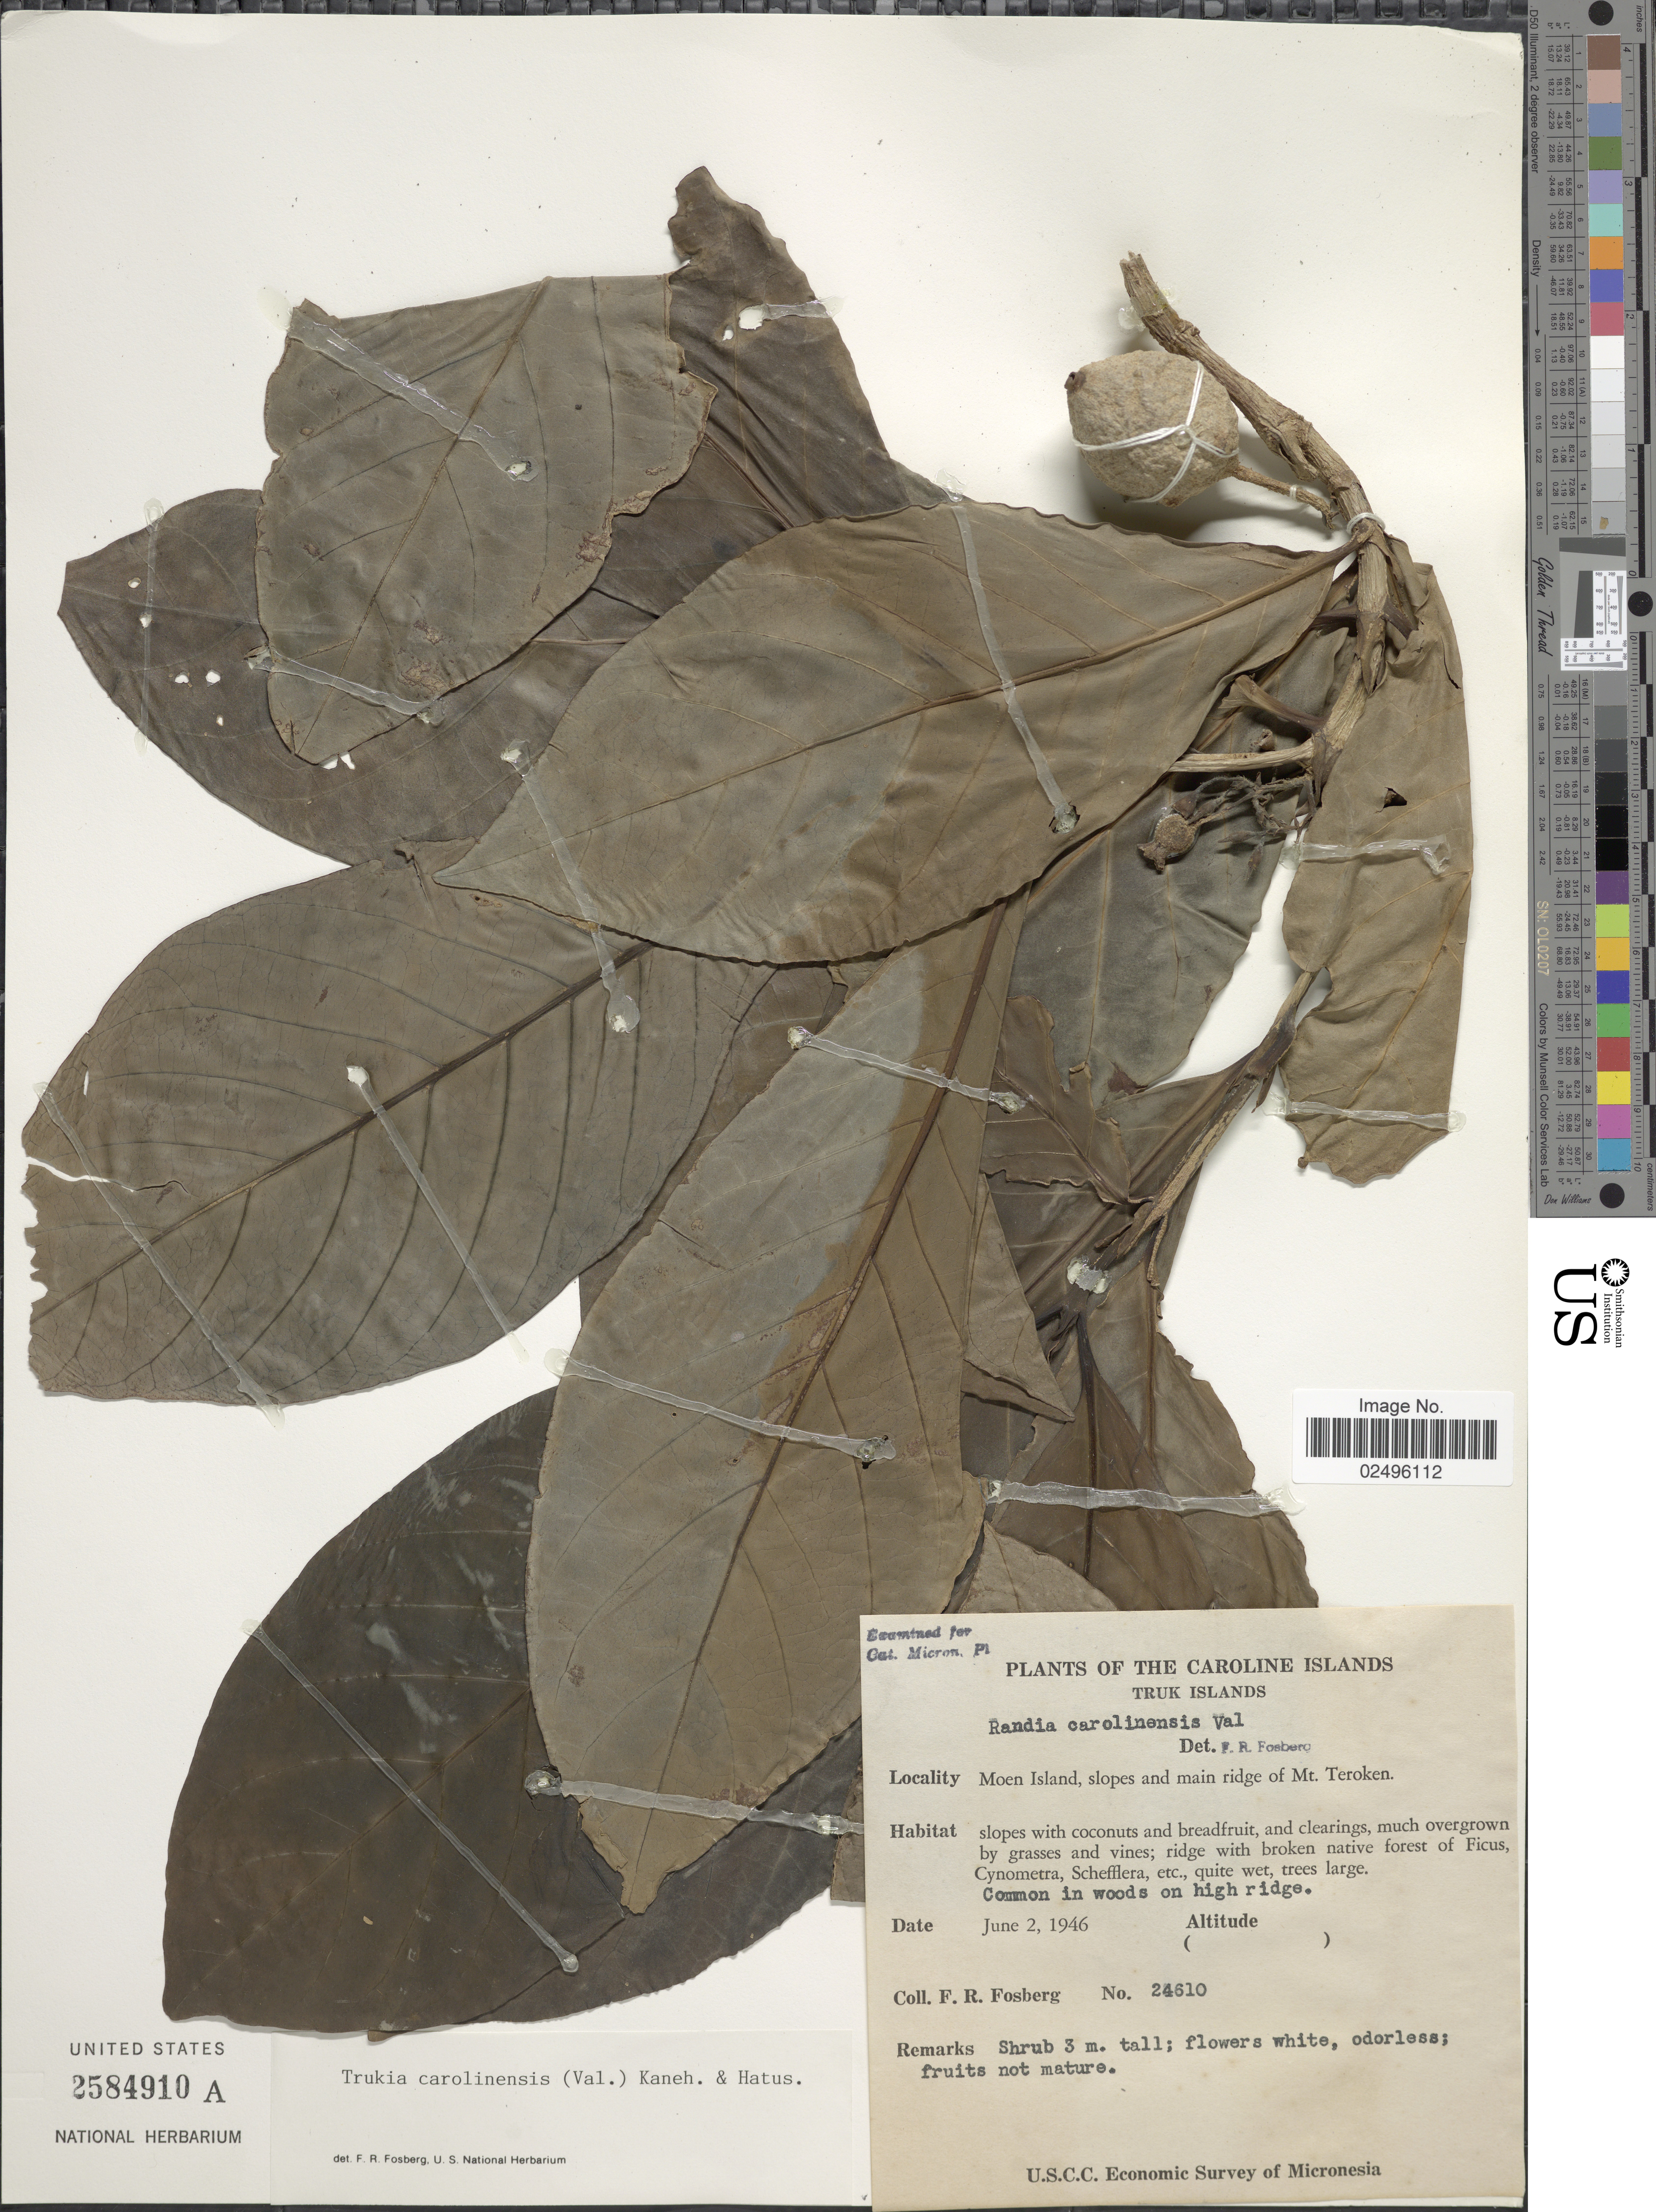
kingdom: Plantae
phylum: Tracheophyta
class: Magnoliopsida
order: Gentianales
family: Rubiaceae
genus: Trukia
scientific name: Trukia carolinensis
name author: (Valeton) Kaneh. & Hatus.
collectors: F. R. Fosberg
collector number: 24610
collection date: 1946-06-02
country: Micronesia, Federated States of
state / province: Truk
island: Moen [Wono]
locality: The Caroline Islands, Truk Islands, Moen Islands, slopes and main ridge of Mt Teroken. Common in woods on high ridge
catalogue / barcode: US 2584910A